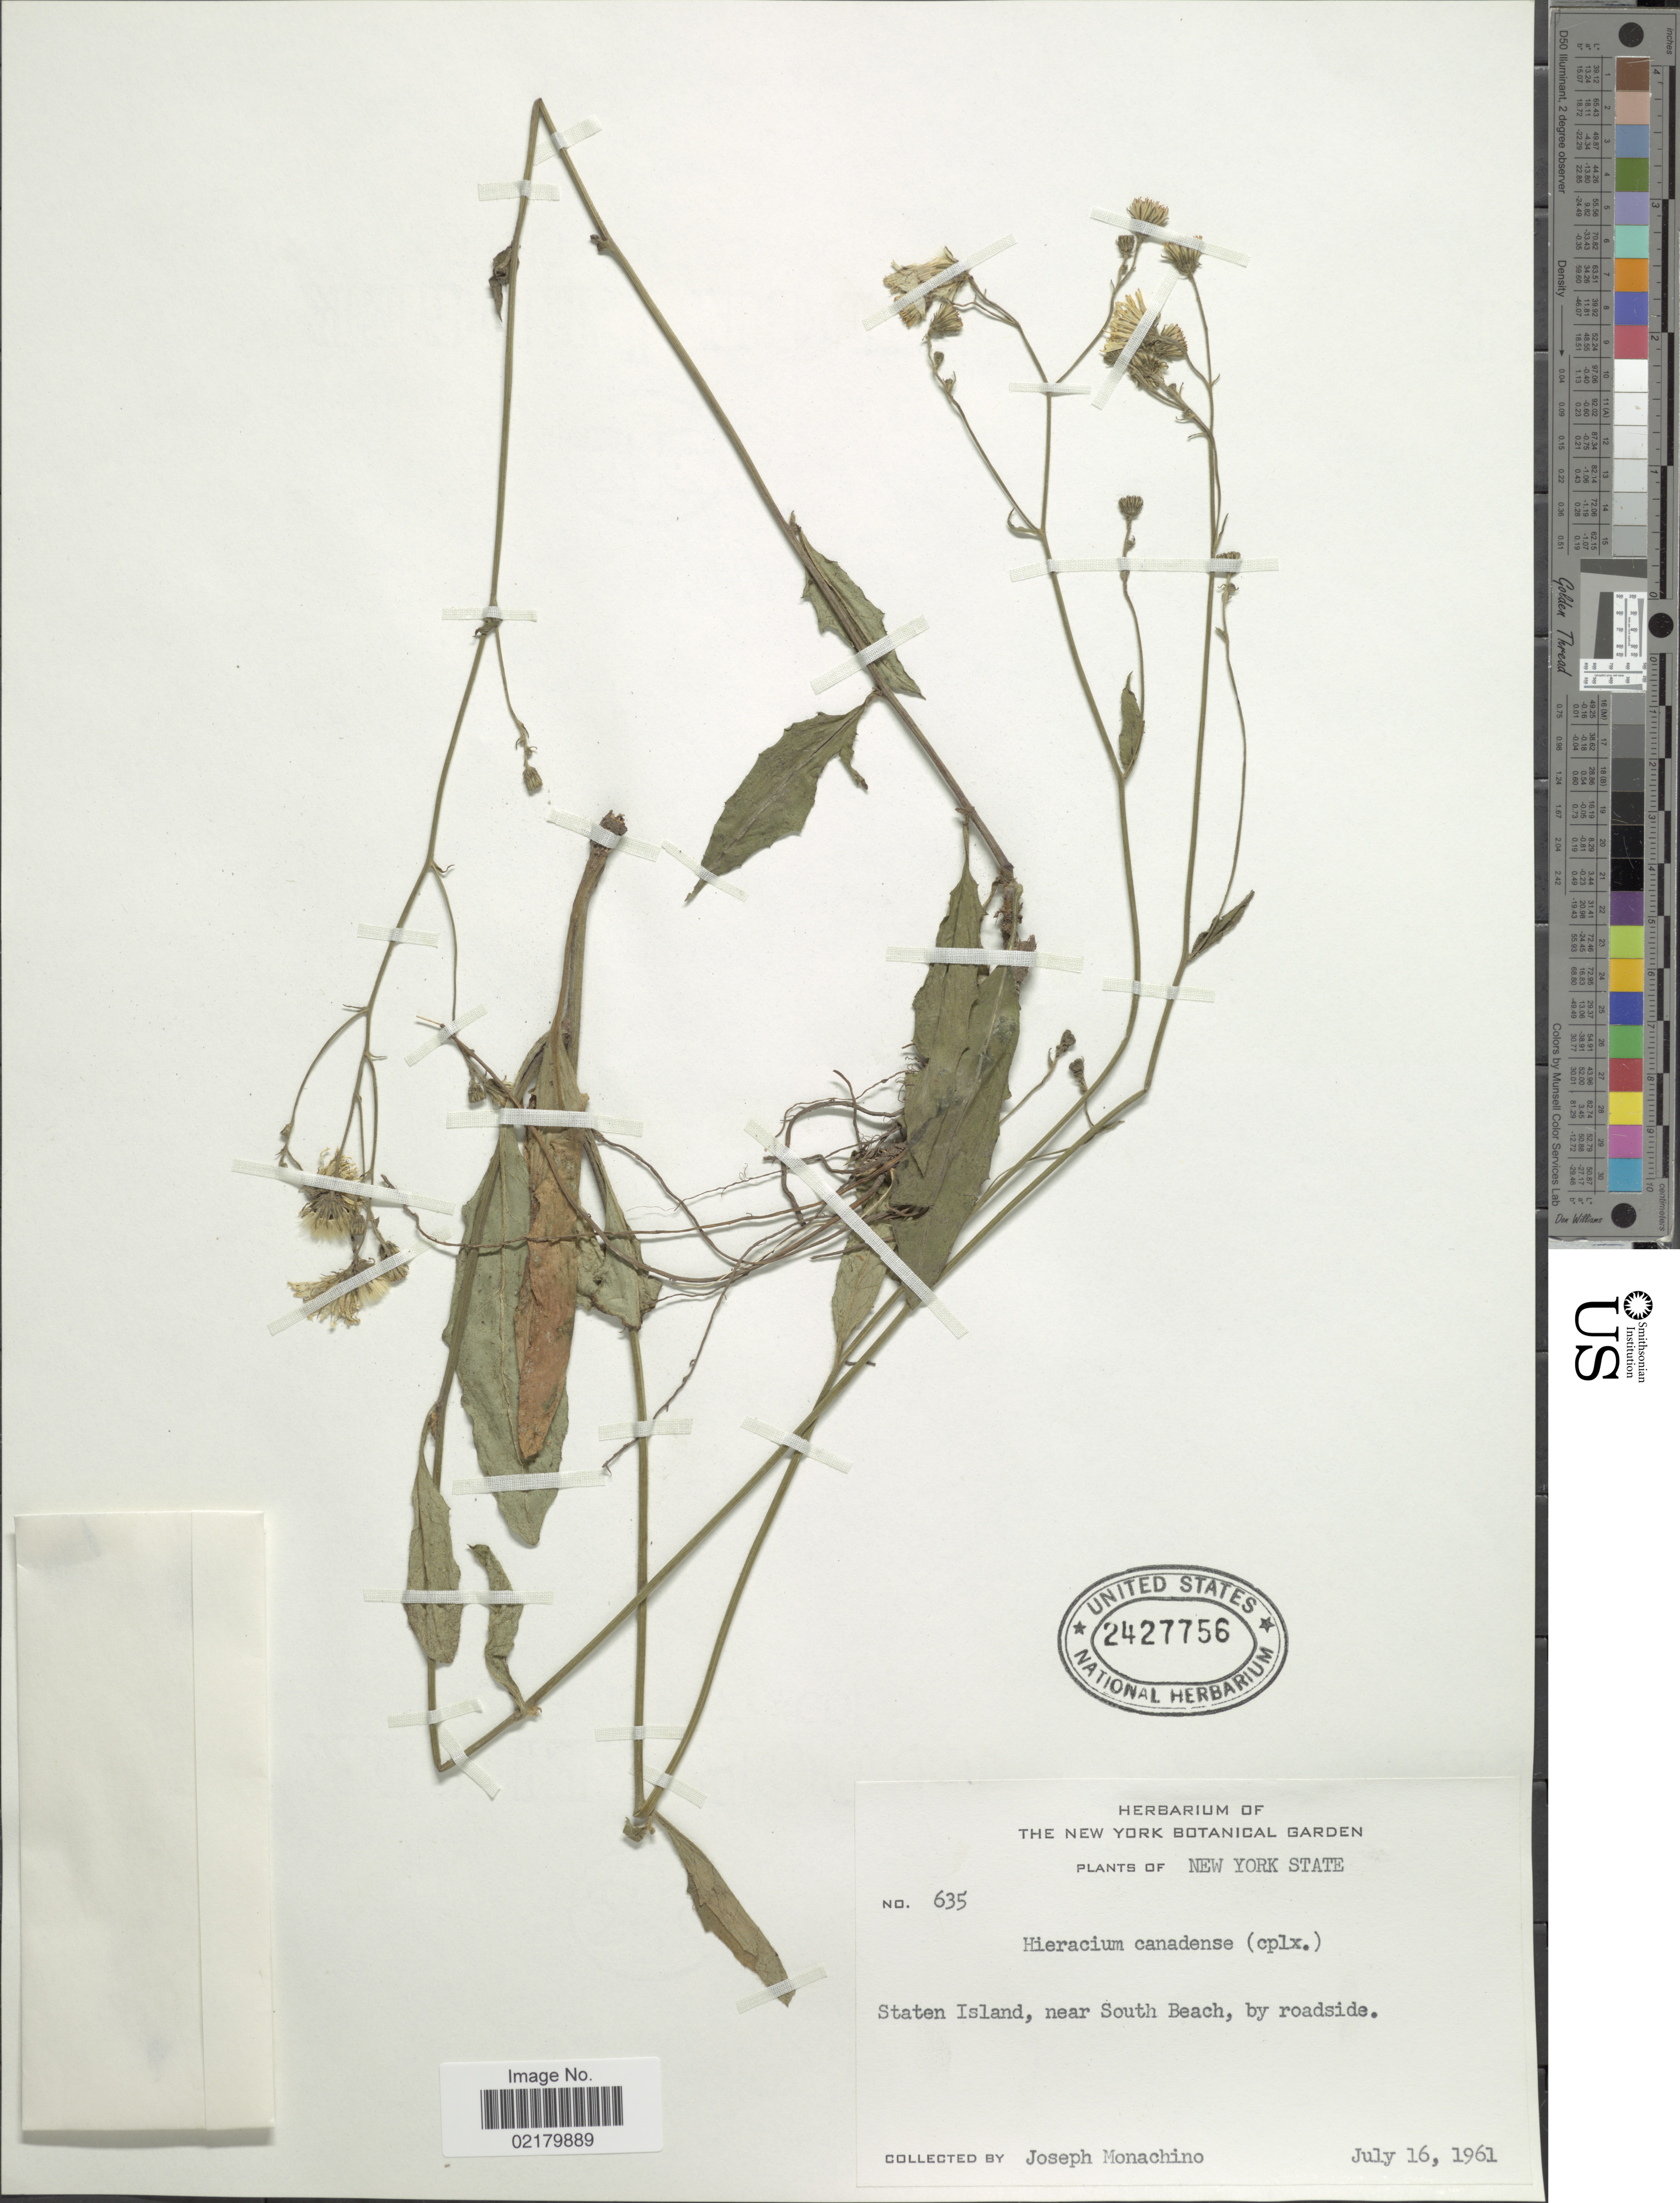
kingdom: Plantae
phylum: Tracheophyta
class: Magnoliopsida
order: Asterales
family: Asteraceae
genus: Hieracium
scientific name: Hieracium canadense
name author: Michx.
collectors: J. V. Monachino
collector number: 635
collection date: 1961-07-16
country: United States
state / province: New York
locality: State Island, near South Beach, by roadside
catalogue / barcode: US 2427756